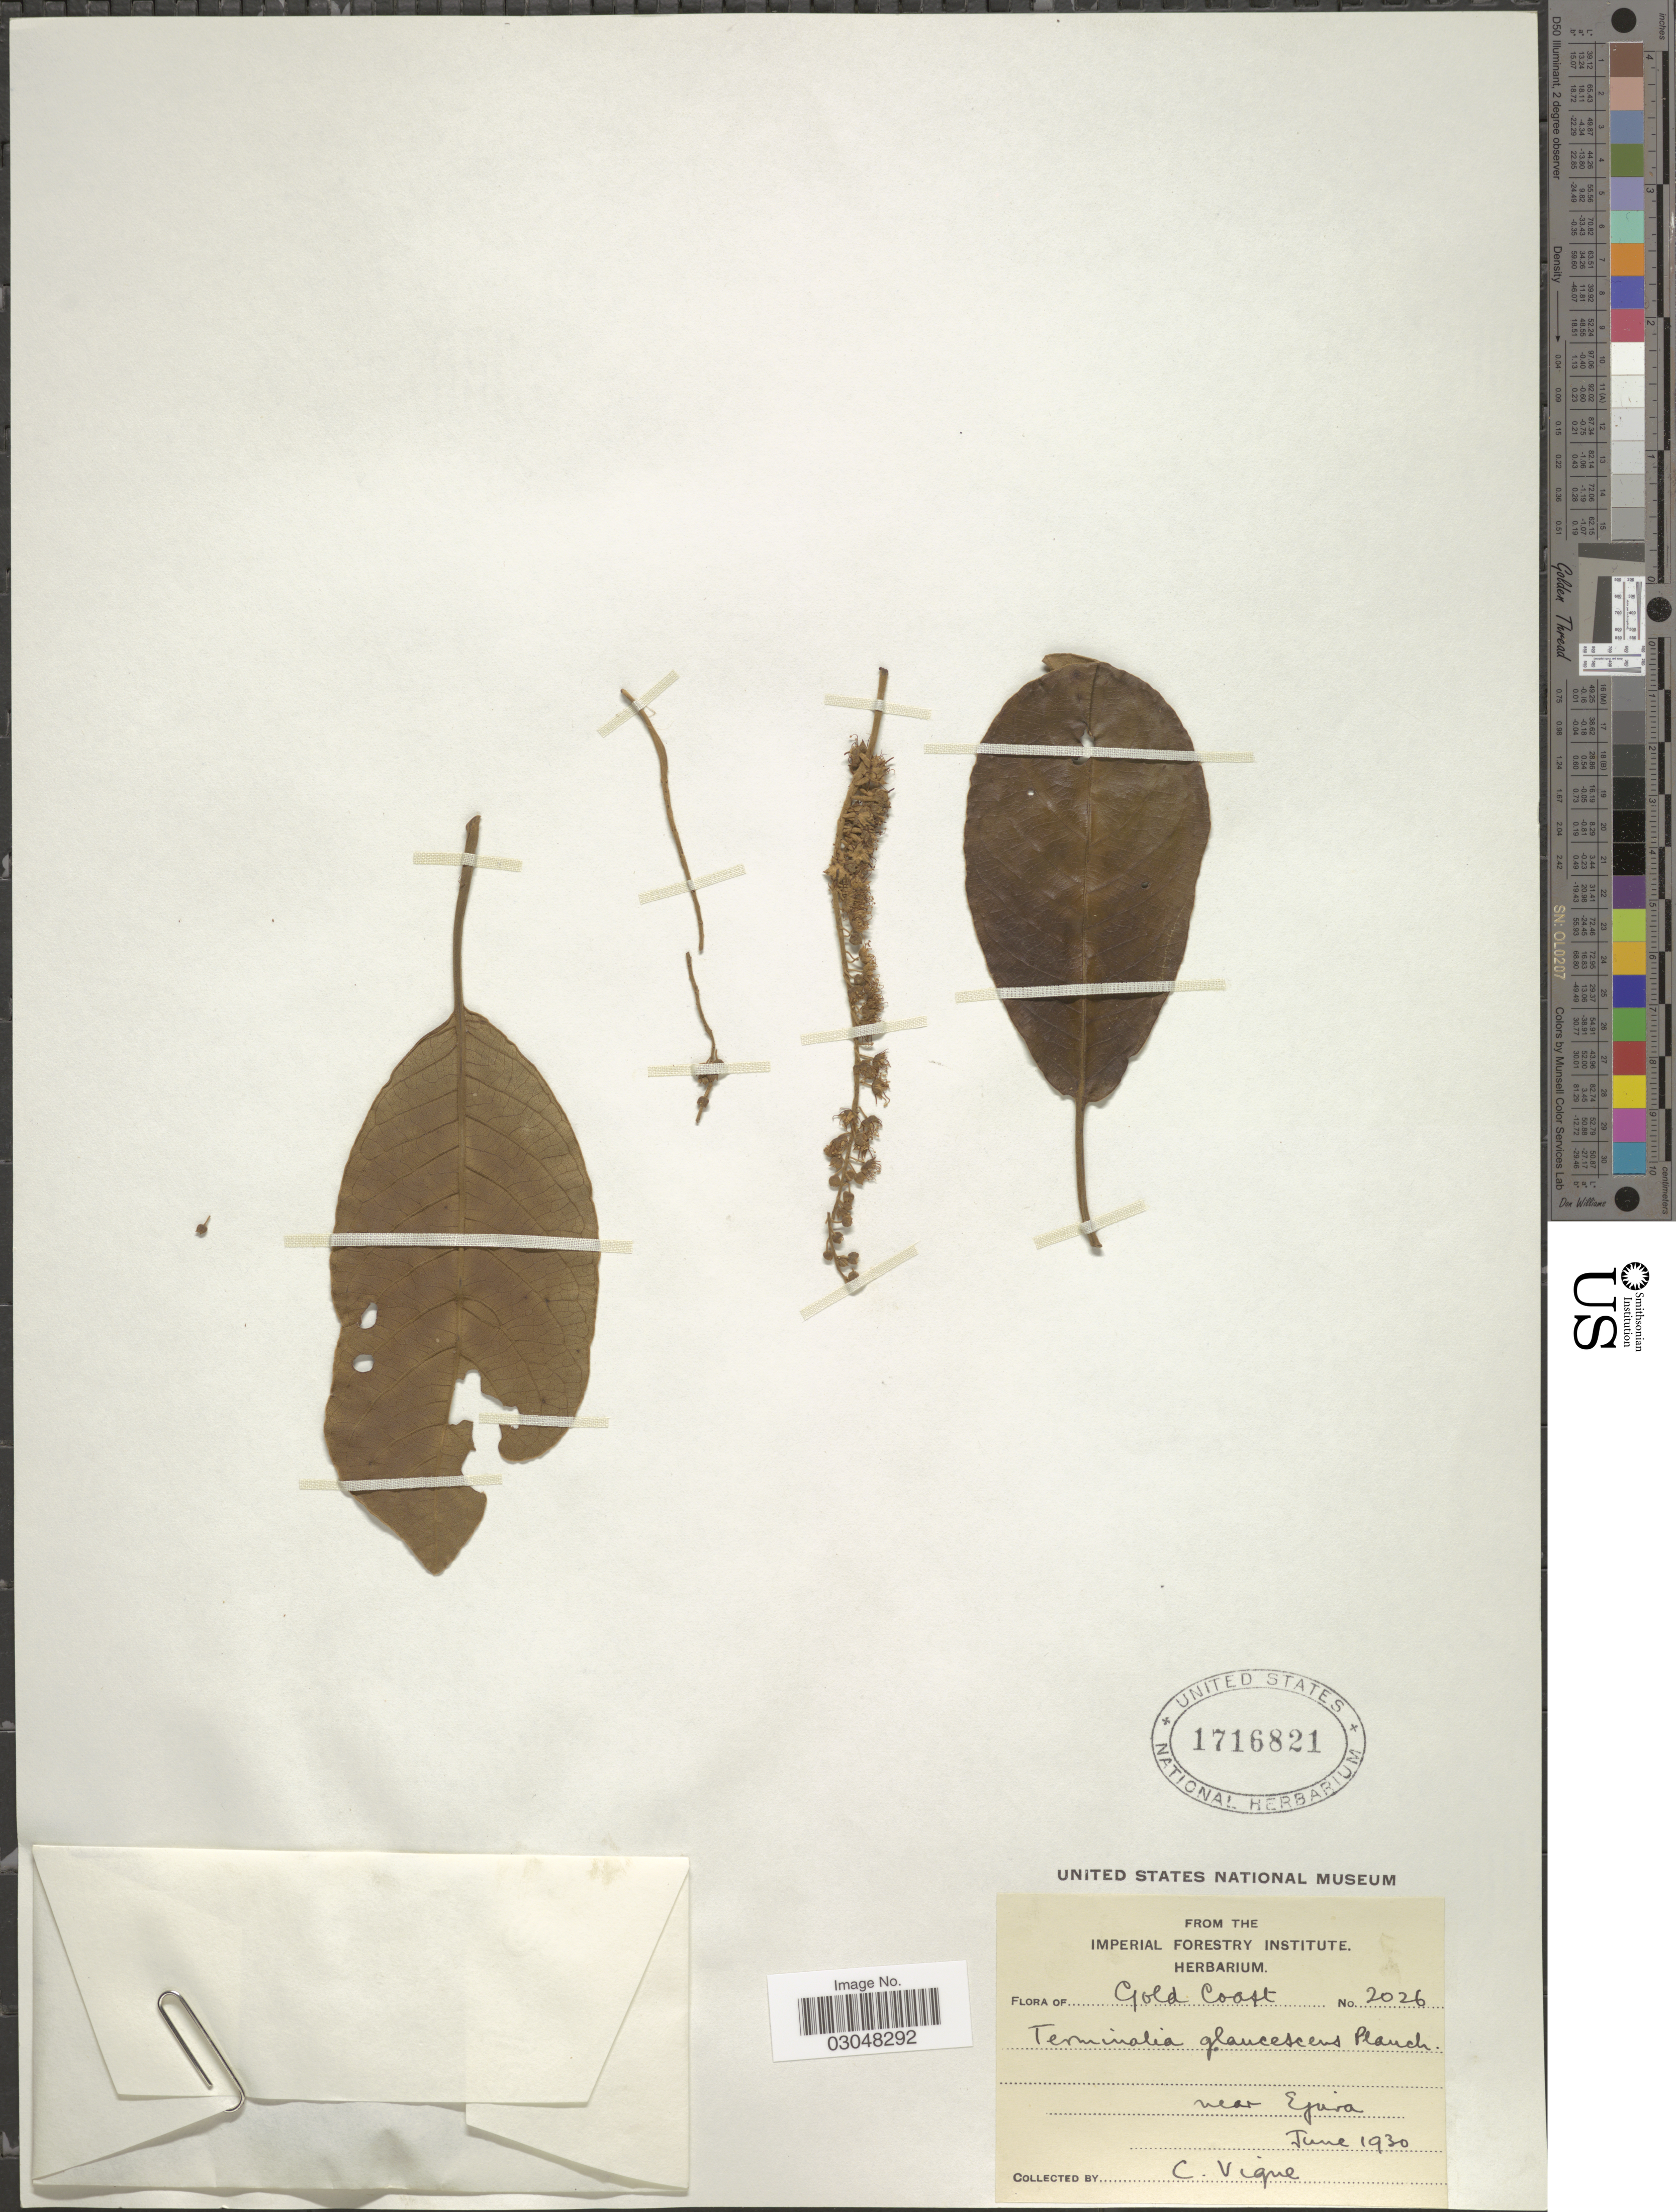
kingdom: Plantae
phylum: Tracheophyta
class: Magnoliopsida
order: Myrtales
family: Combretaceae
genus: Terminalia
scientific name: Terminalia glaucescens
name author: Planch. ex Benth.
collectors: C. Vigne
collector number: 2026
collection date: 1930-06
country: Ghana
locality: Gold Coast. Near Ejura.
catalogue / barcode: US 1716821